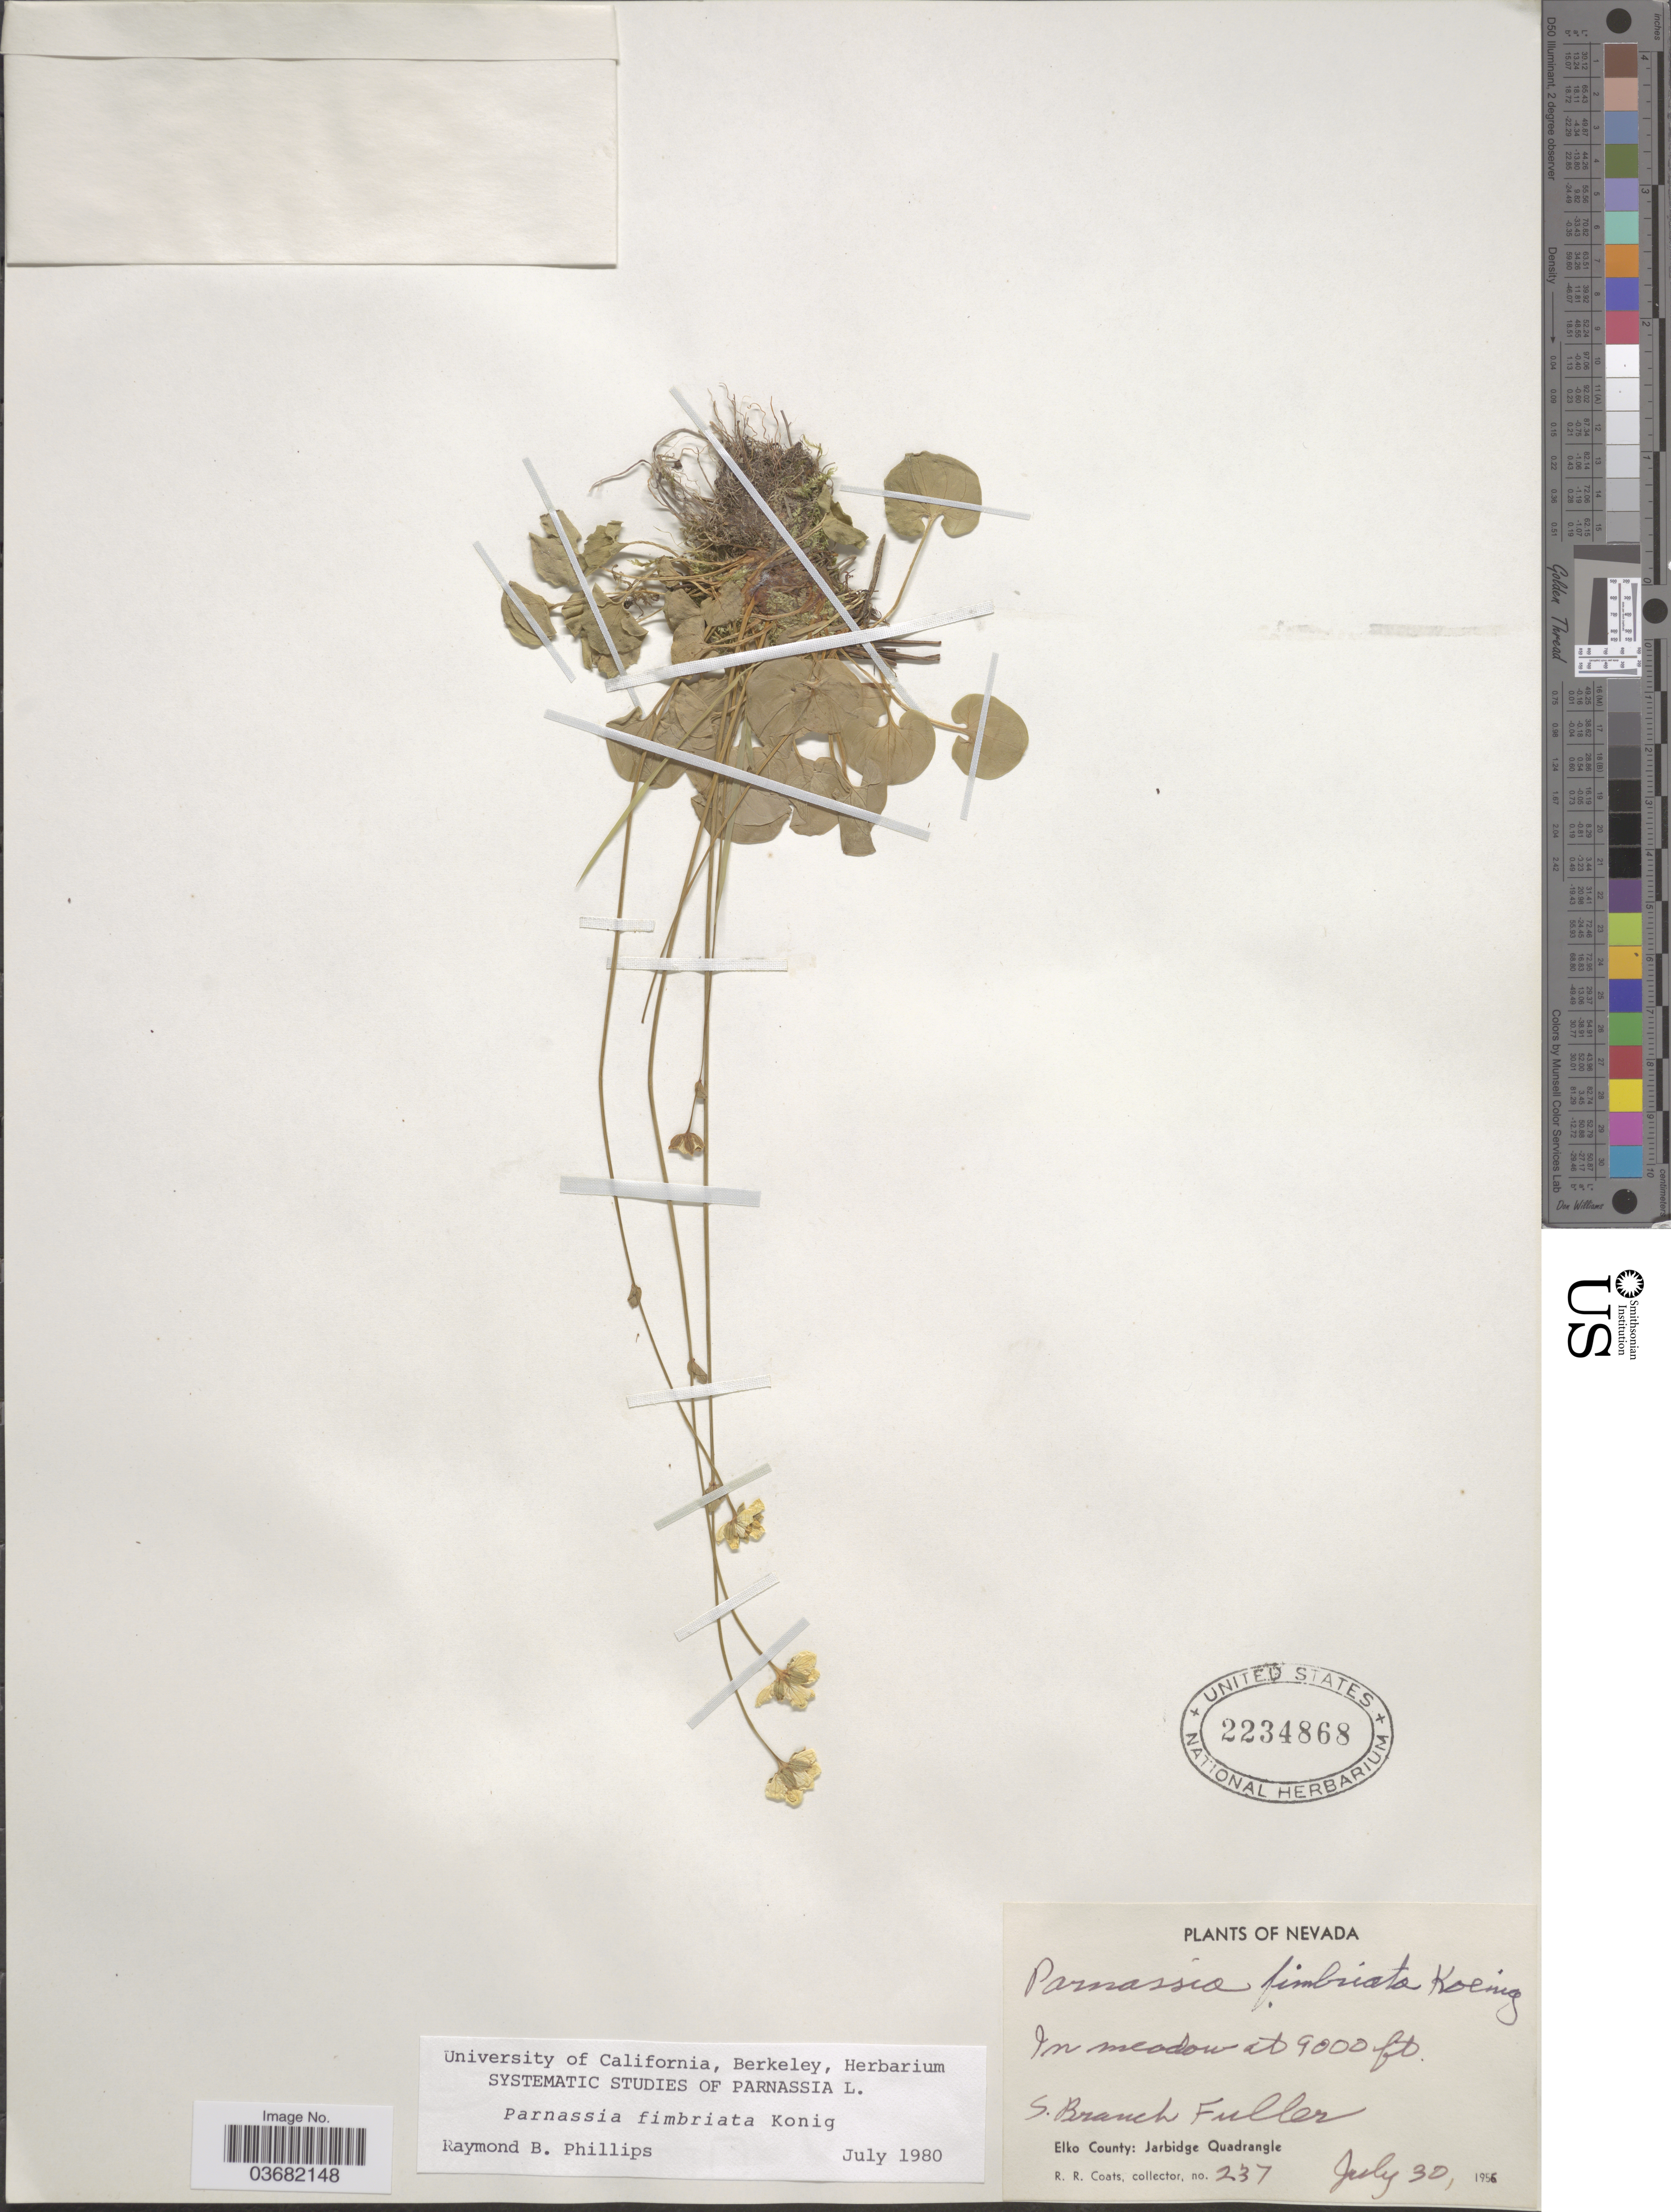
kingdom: Plantae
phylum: Tracheophyta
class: Magnoliopsida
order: Celastrales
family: Parnassiaceae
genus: Parnassia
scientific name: Parnassia fimbriata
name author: K.D. Koenig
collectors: R. Coats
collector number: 237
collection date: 1956-07-30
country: United States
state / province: Nevada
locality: S. Branch Fuller. Elko County: Jarbidge Quadrangle.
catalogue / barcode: US 2234868